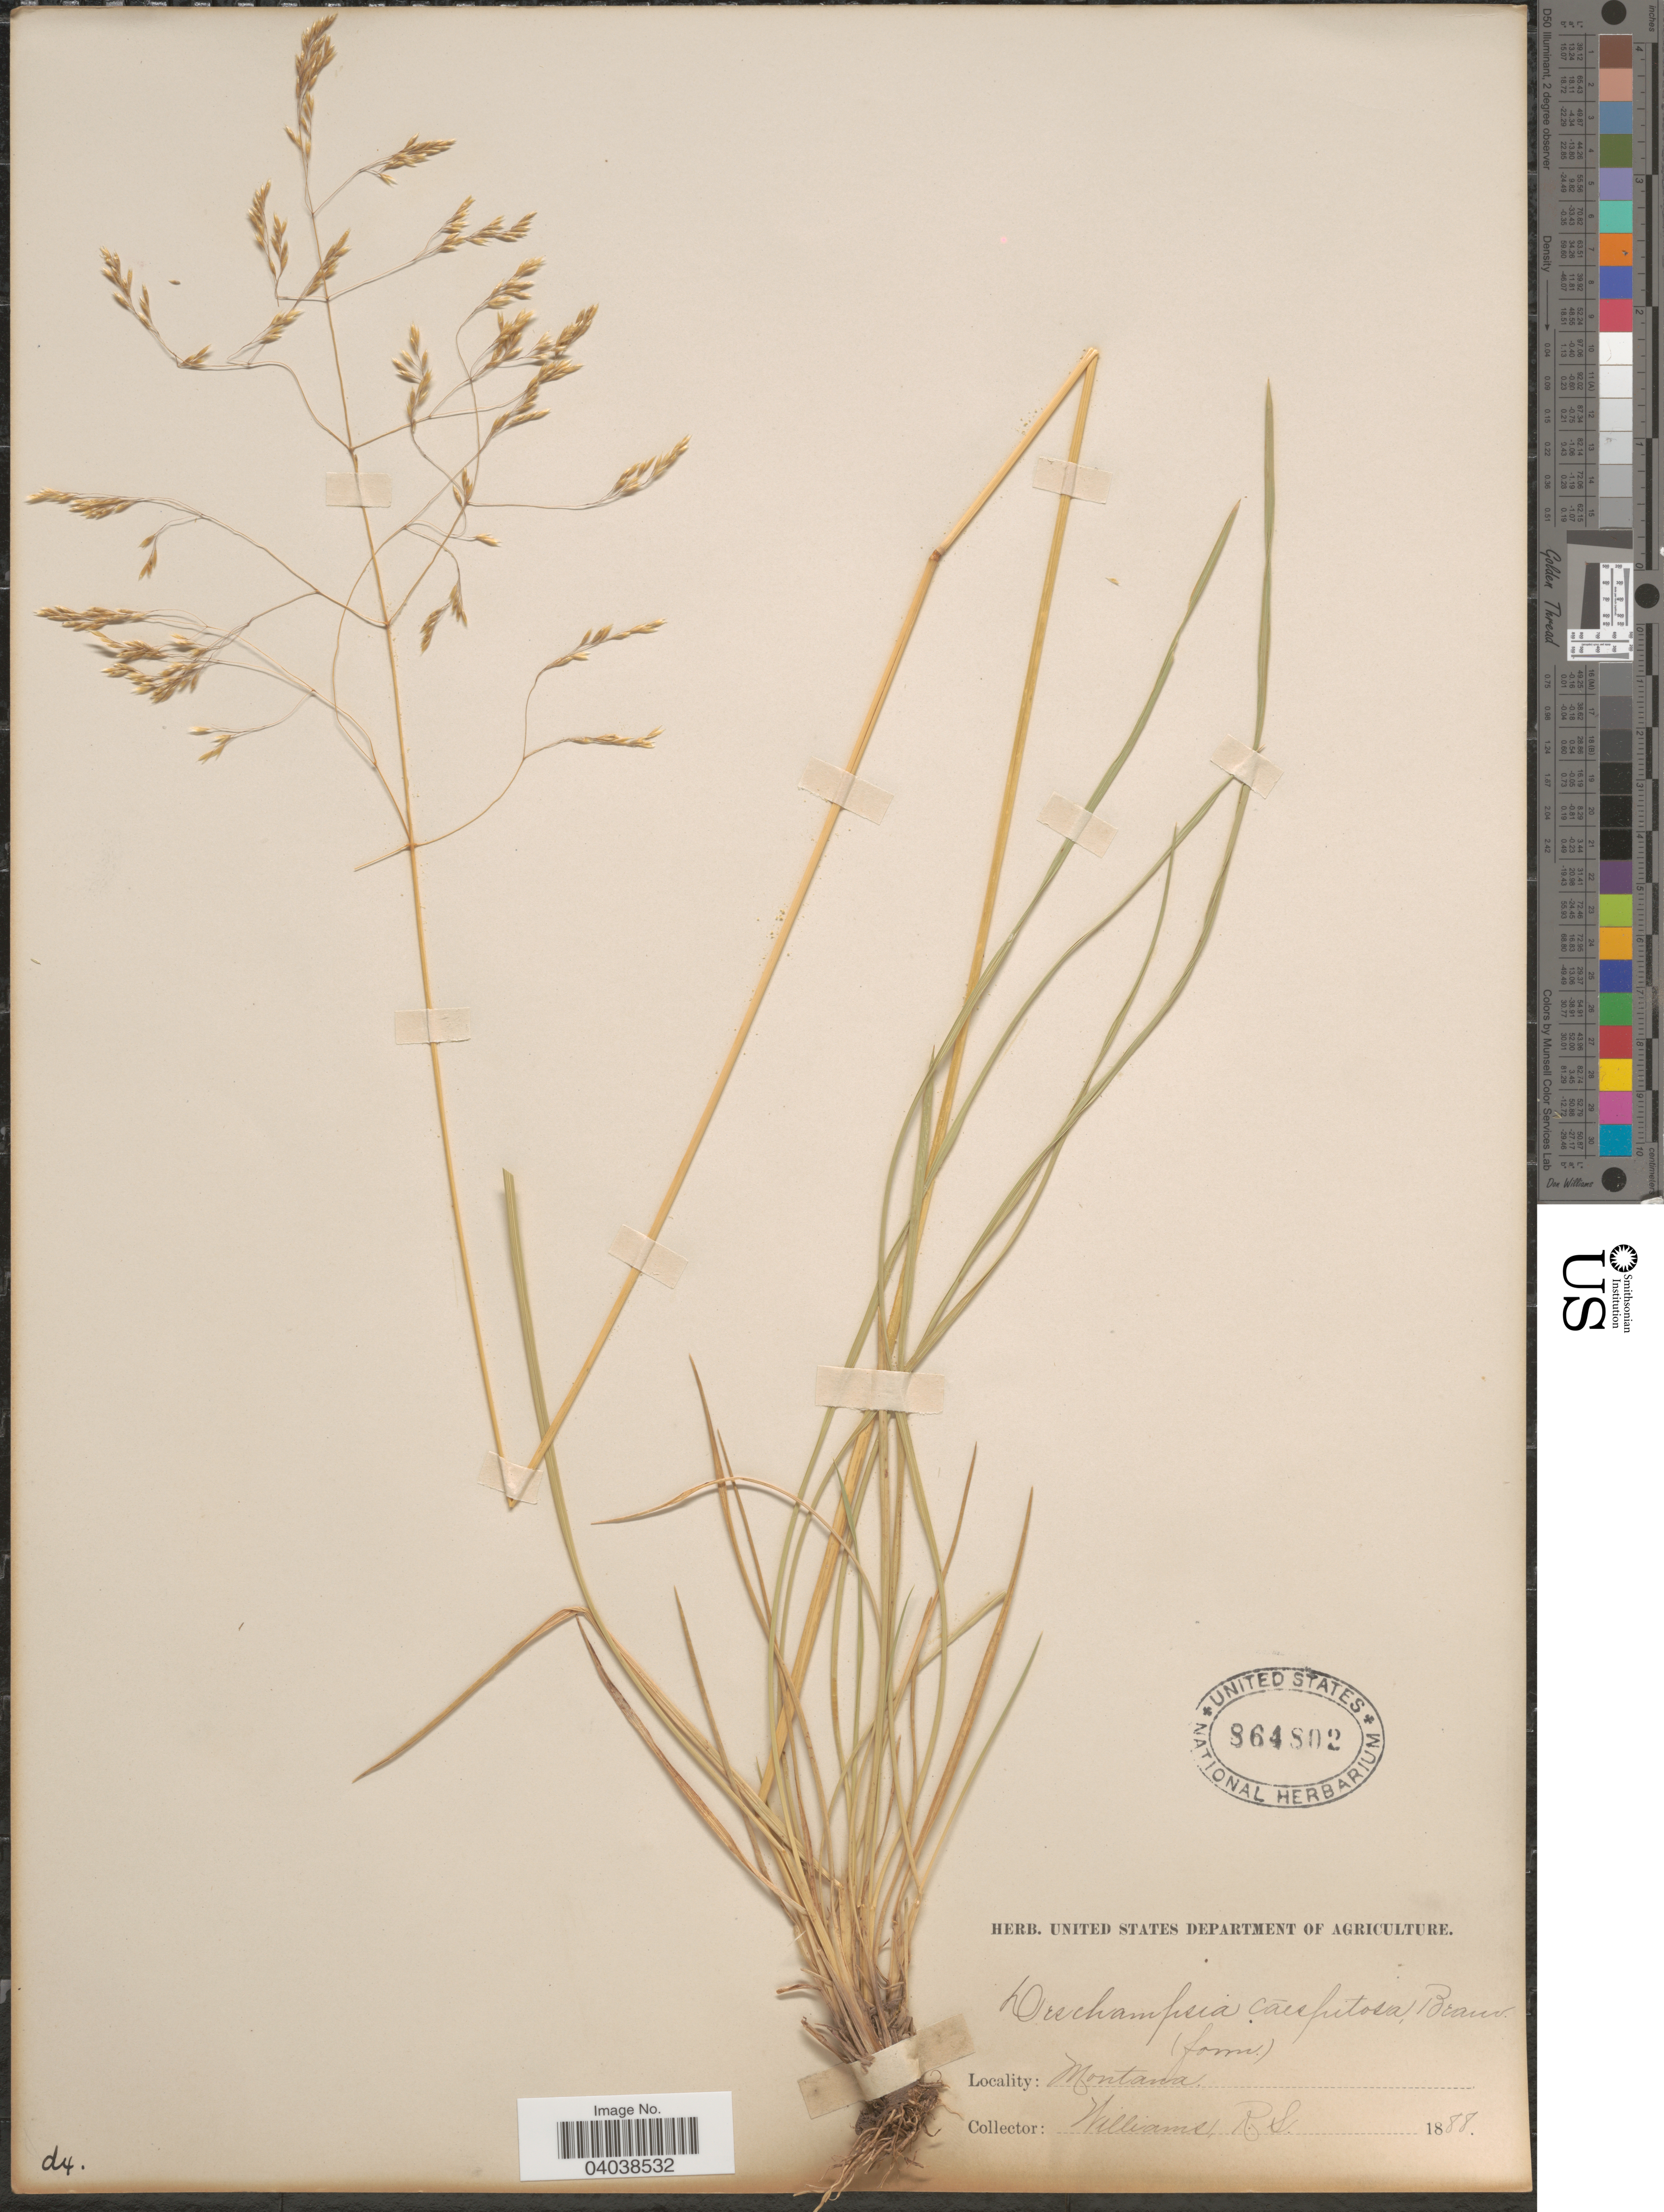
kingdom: Plantae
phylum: Tracheophyta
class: Liliopsida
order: Poales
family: Poaceae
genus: Deschampsia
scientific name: Deschampsia cespitosa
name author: (L.) P. Beauv.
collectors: R. S. Williams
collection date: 1888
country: United States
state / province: Montana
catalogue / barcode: US 864802